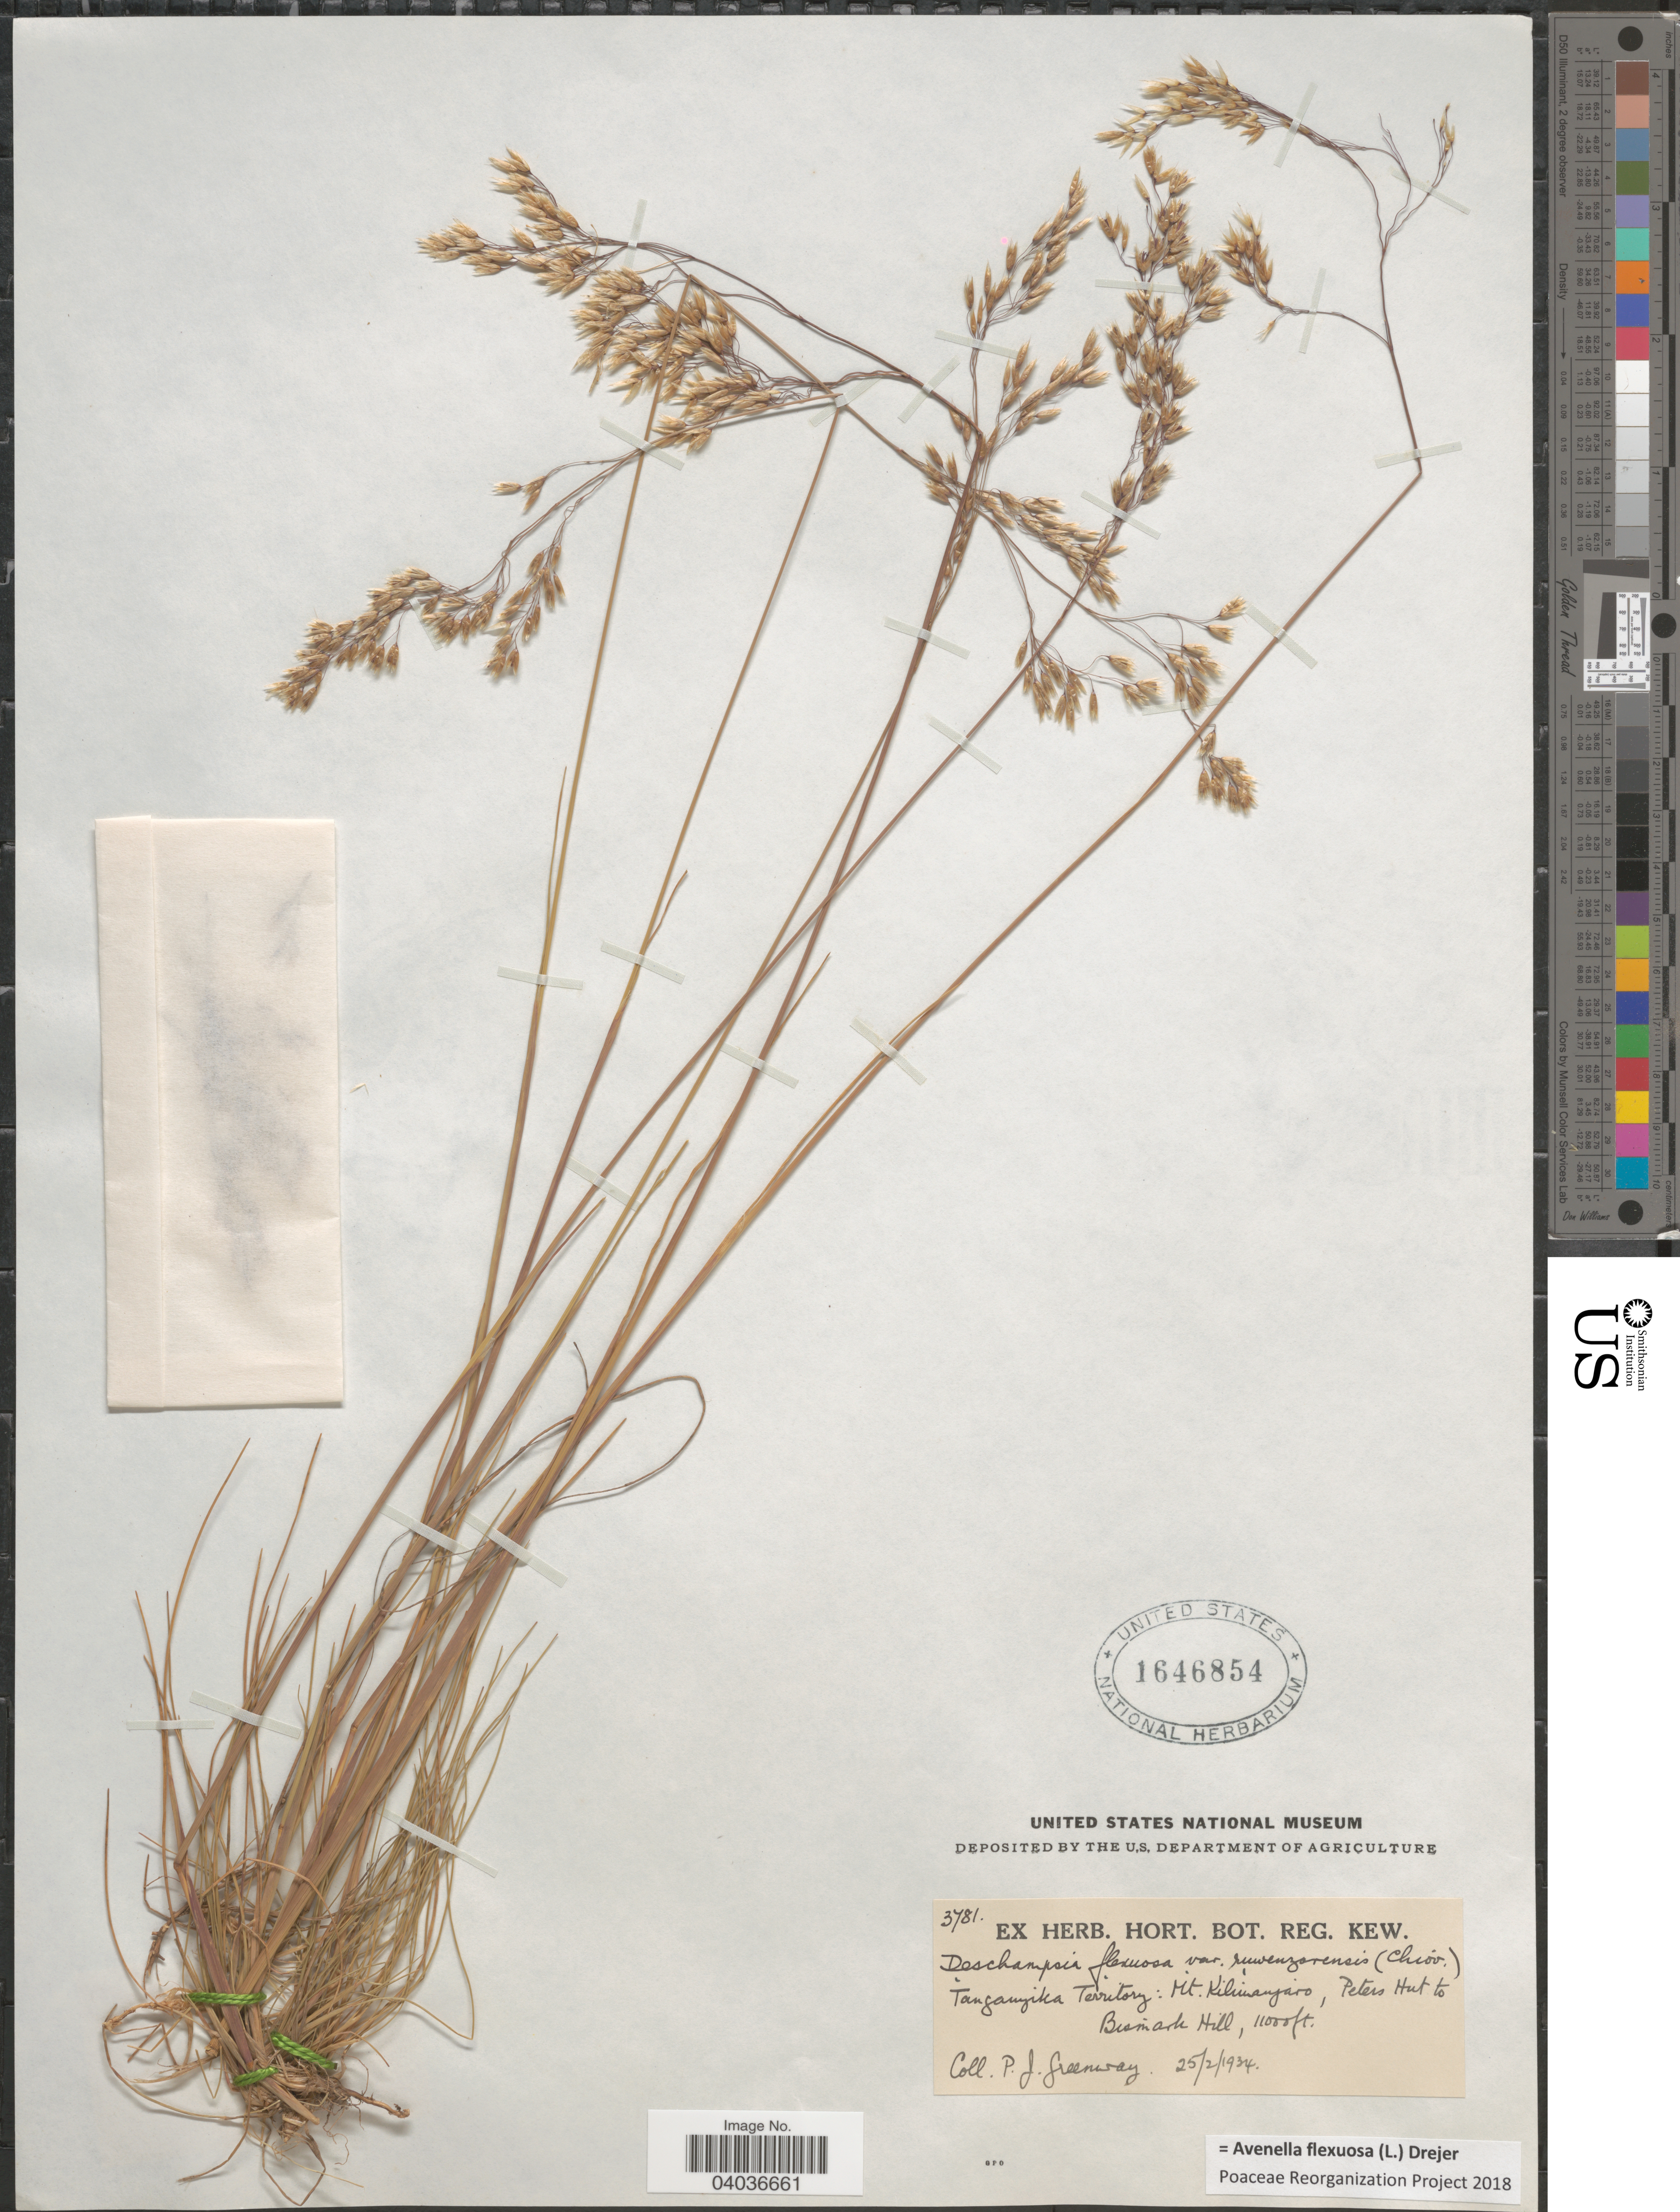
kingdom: Plantae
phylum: Tracheophyta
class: Liliopsida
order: Poales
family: Poaceae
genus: Avenella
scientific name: Avenella flexuosa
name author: (L.) Drejer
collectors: P. J. Greenway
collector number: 3781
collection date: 1934-02-25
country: Tanzania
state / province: Kilimanjaro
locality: Tanganyika Territory: Mt. Kilimanjaro, Peters Hut to Bismark Hill.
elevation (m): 3353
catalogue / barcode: US 1646854